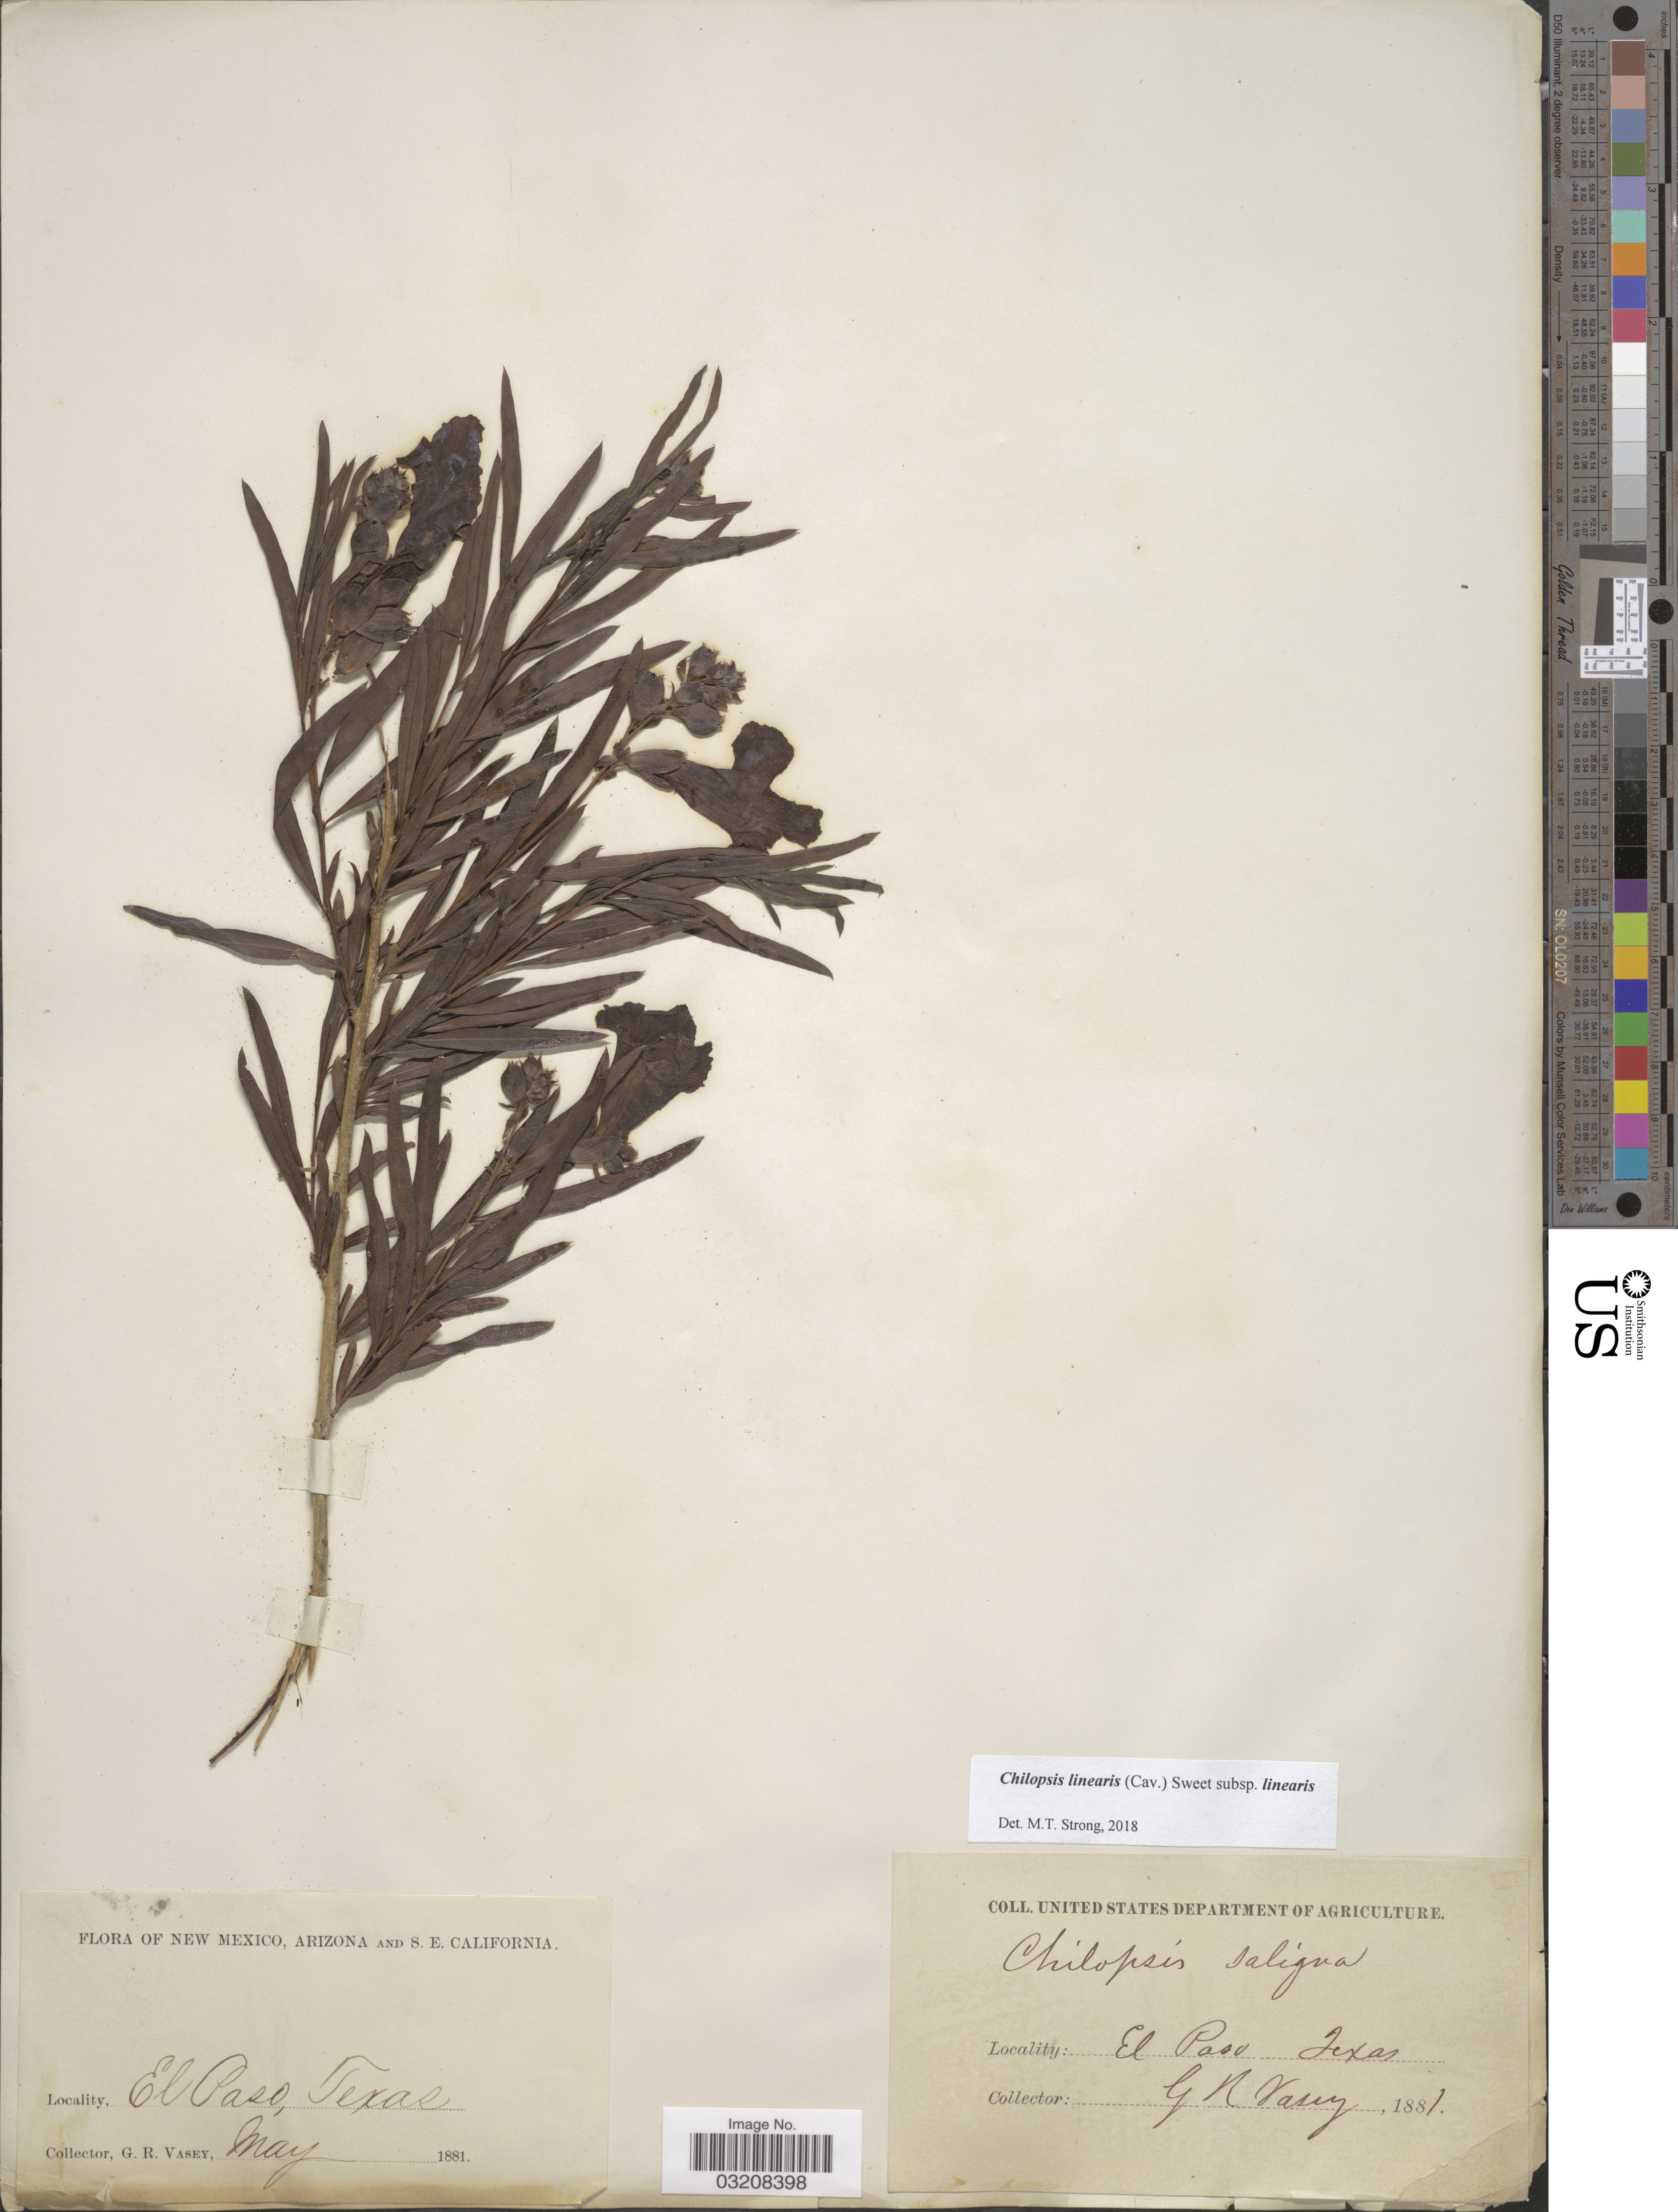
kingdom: Plantae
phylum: Tracheophyta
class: Magnoliopsida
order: Lamiales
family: Bignoniaceae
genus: Chilopsis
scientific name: Chilopsis linearis subsp. linearis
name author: (Cav.) Sweet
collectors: G. R. Vasey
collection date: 1881-05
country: United States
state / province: Texas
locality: El Paso.